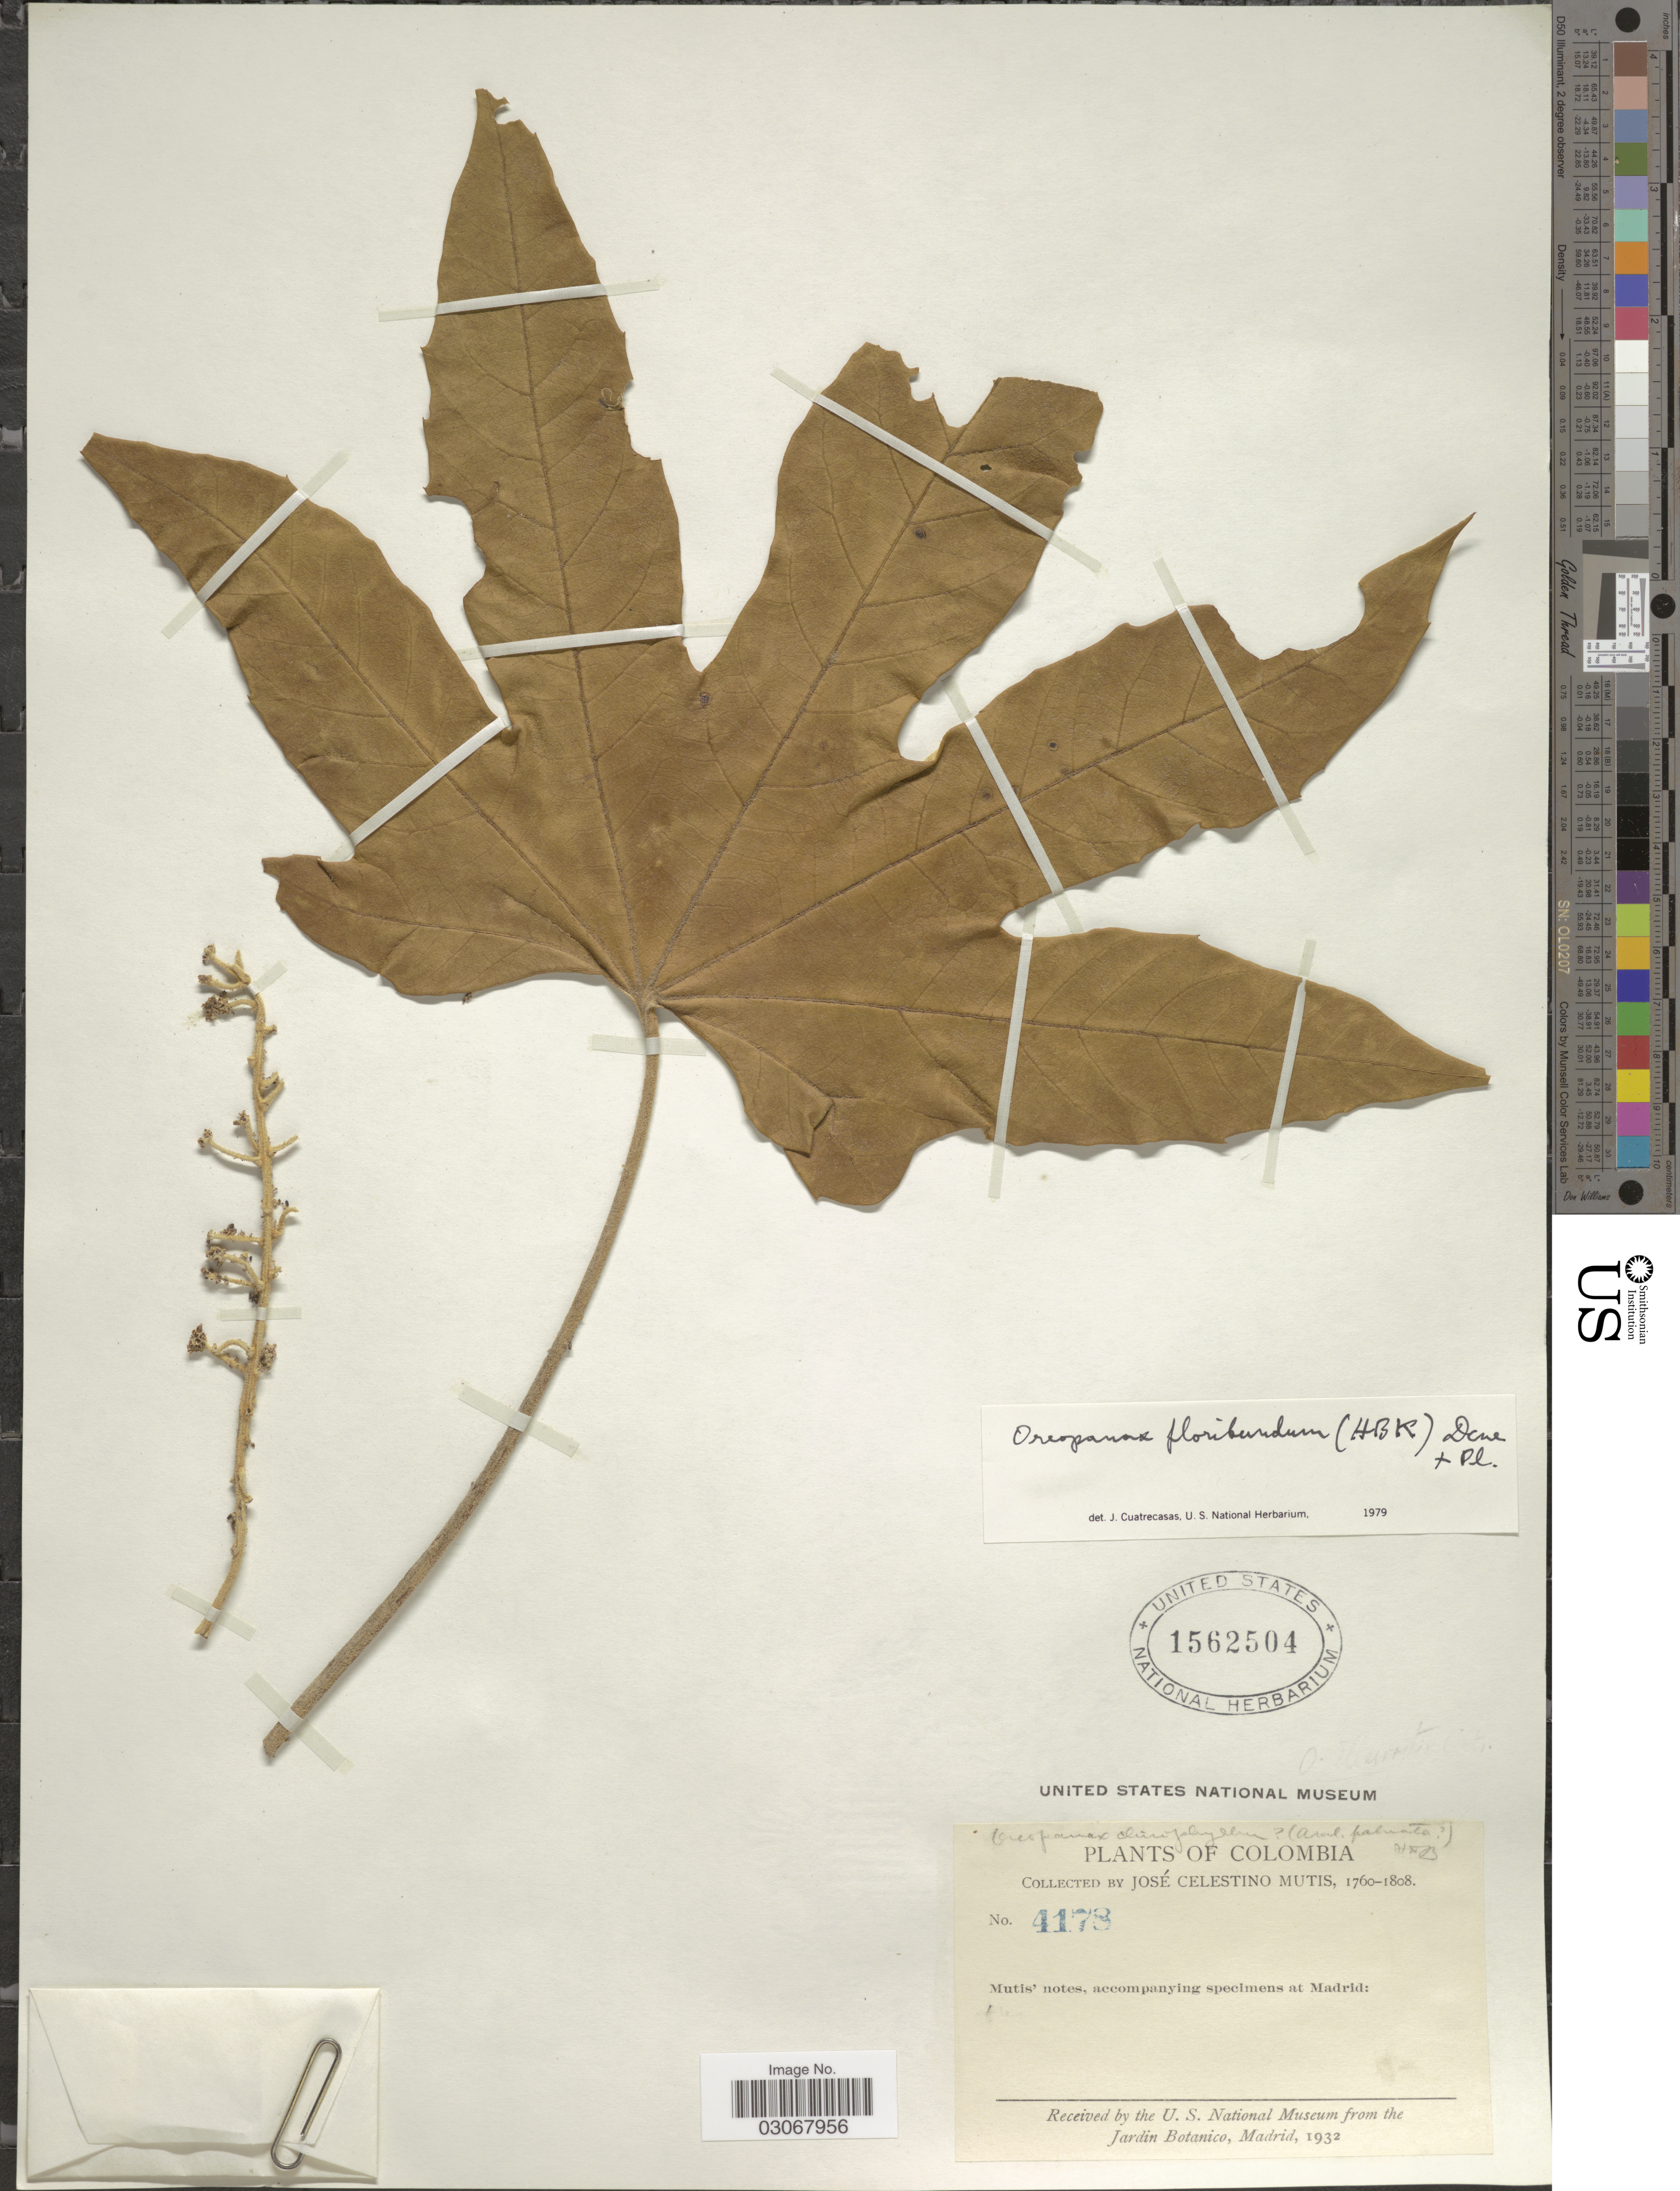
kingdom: Plantae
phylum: Tracheophyta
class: Magnoliopsida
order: Apiales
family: Araliaceae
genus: Oreopanax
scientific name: Oreopanax floribundus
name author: (Kunth) Decne. & Planch.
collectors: J. C. B. Mutis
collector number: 4178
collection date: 1760/1808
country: Colombia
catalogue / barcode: US 1562504